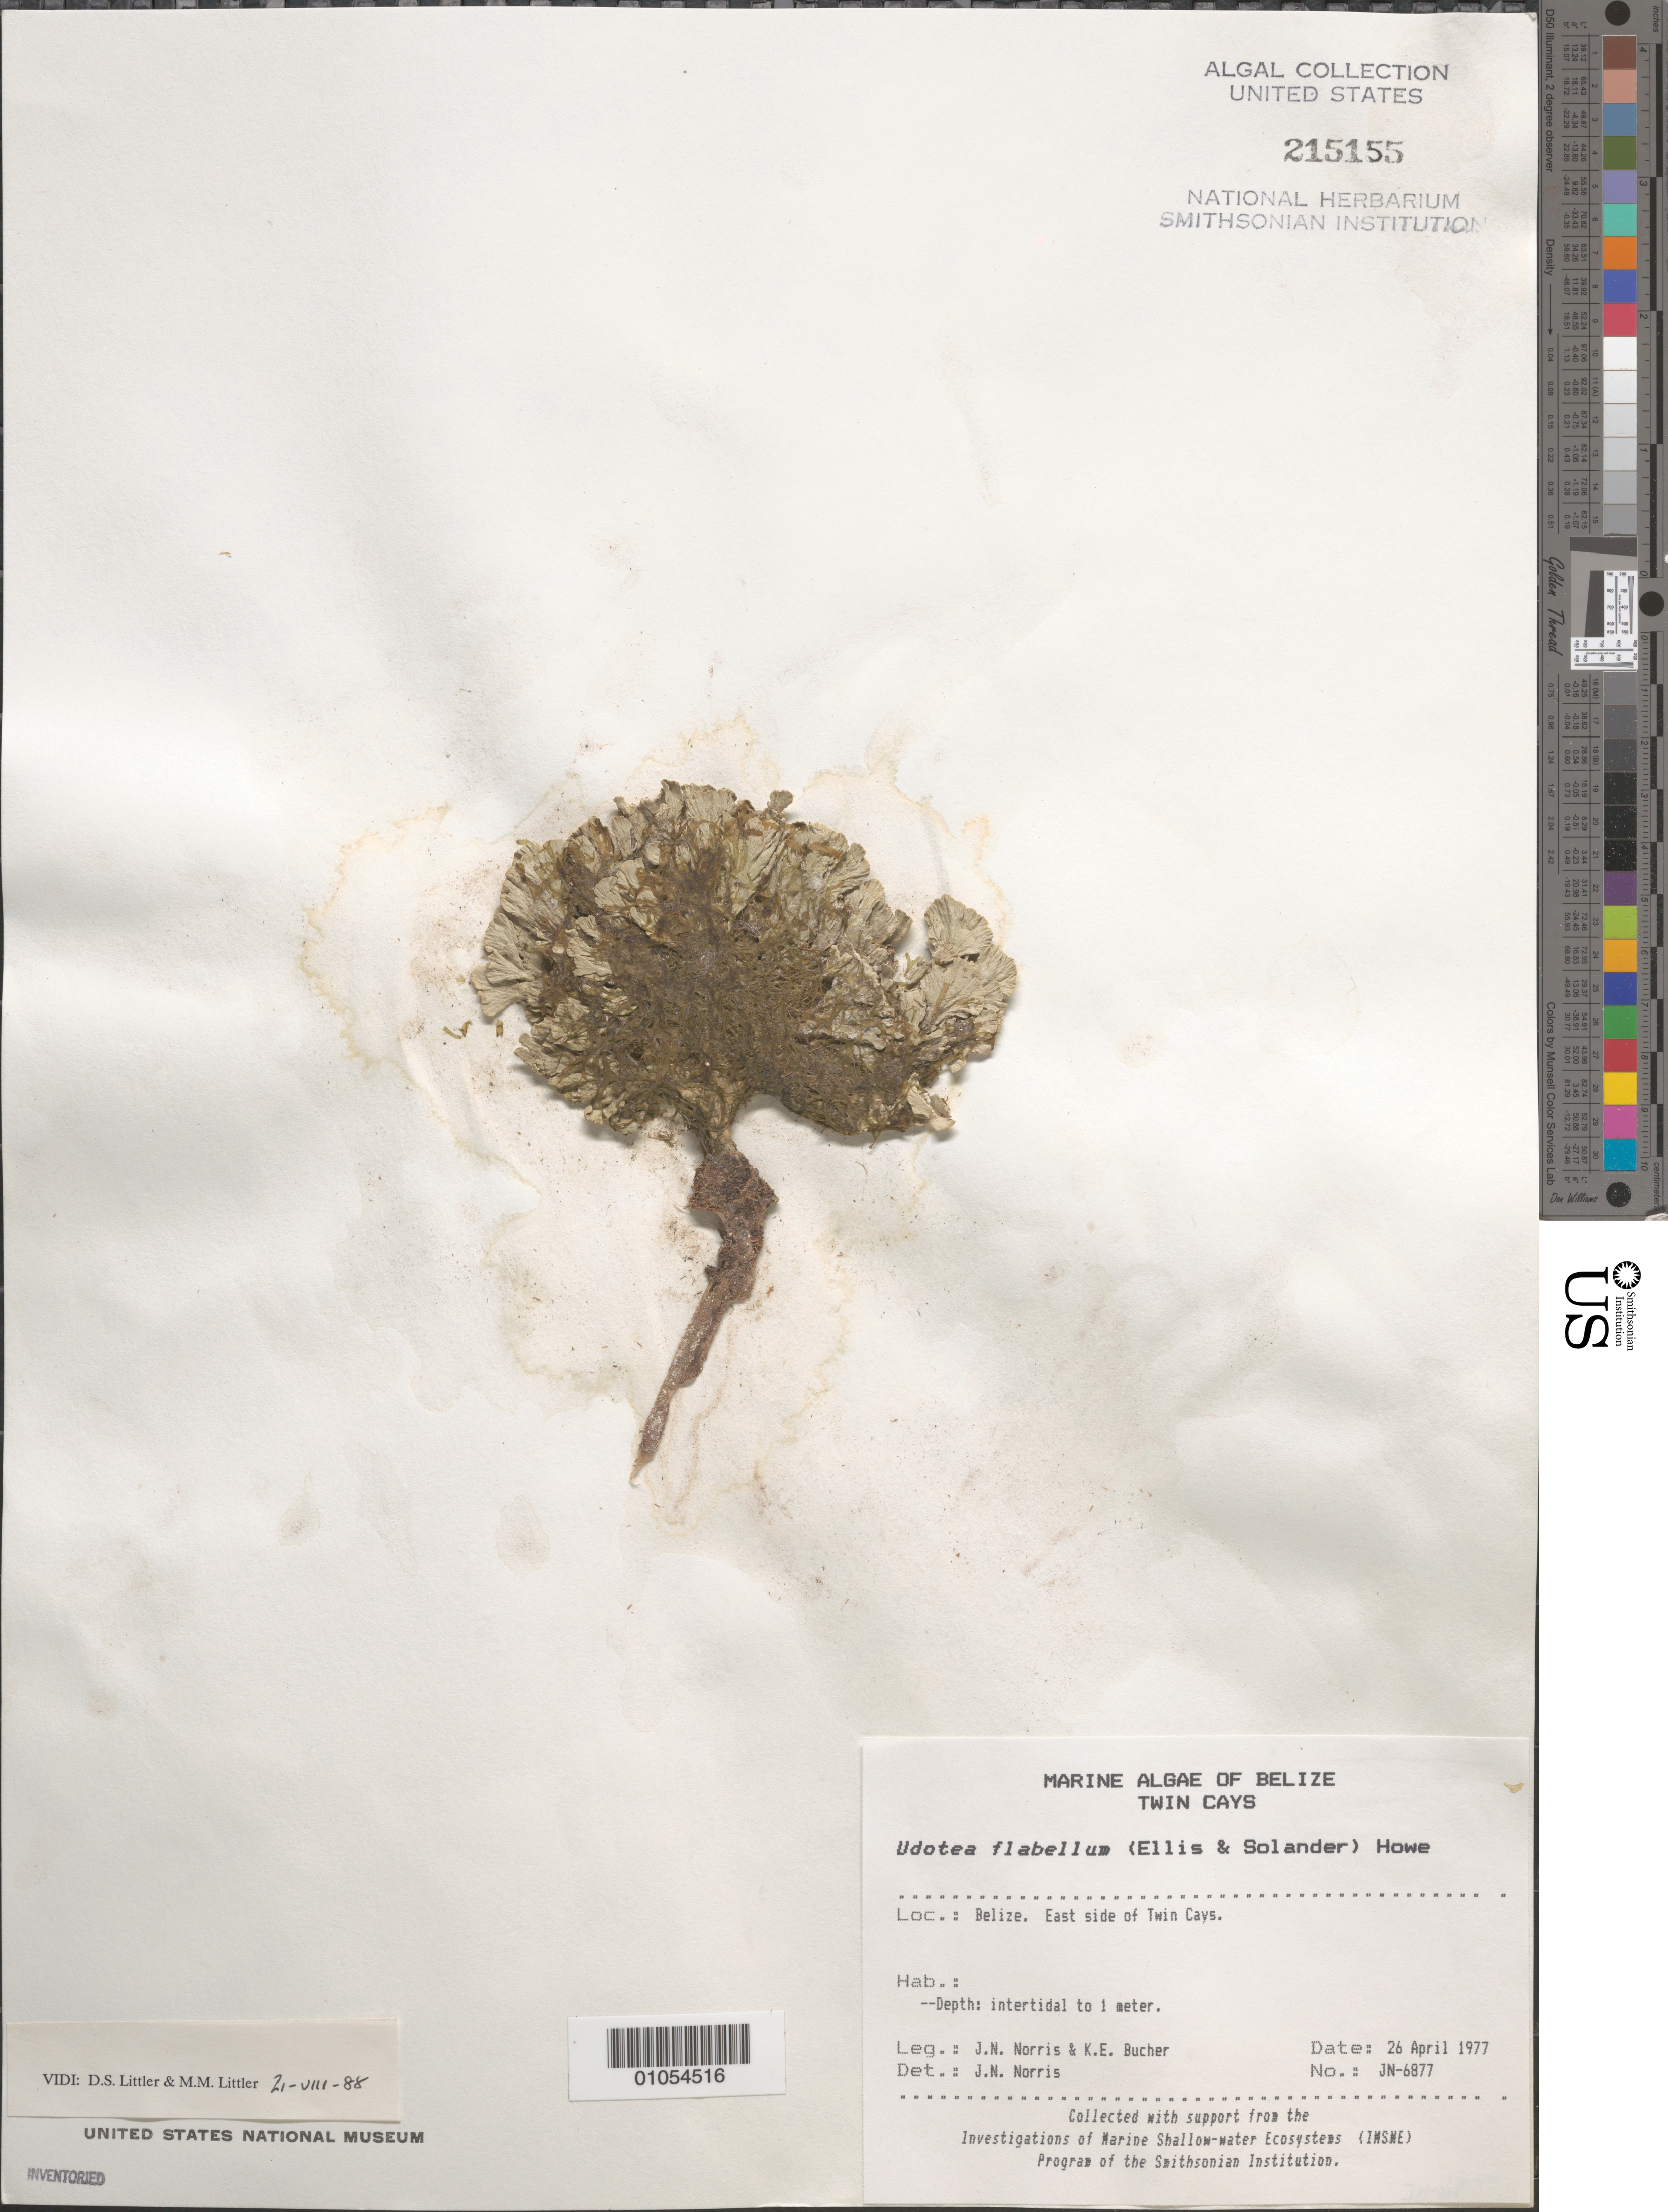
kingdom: Plantae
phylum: Chlorophyta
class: Ulvophyceae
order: Bryopsidales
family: Udoteaceae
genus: Udotea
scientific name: Udotea flabellum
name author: (J. Ellis & Sol.) M. Howe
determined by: Norris, James N.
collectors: J. N. Norris & K. E. Bucher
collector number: JN-6877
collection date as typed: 26 Apr 1977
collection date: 1977-04-26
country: Belize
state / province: Stann Creek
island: Twin Cays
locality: East side of Twin Cays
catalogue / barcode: US 215155